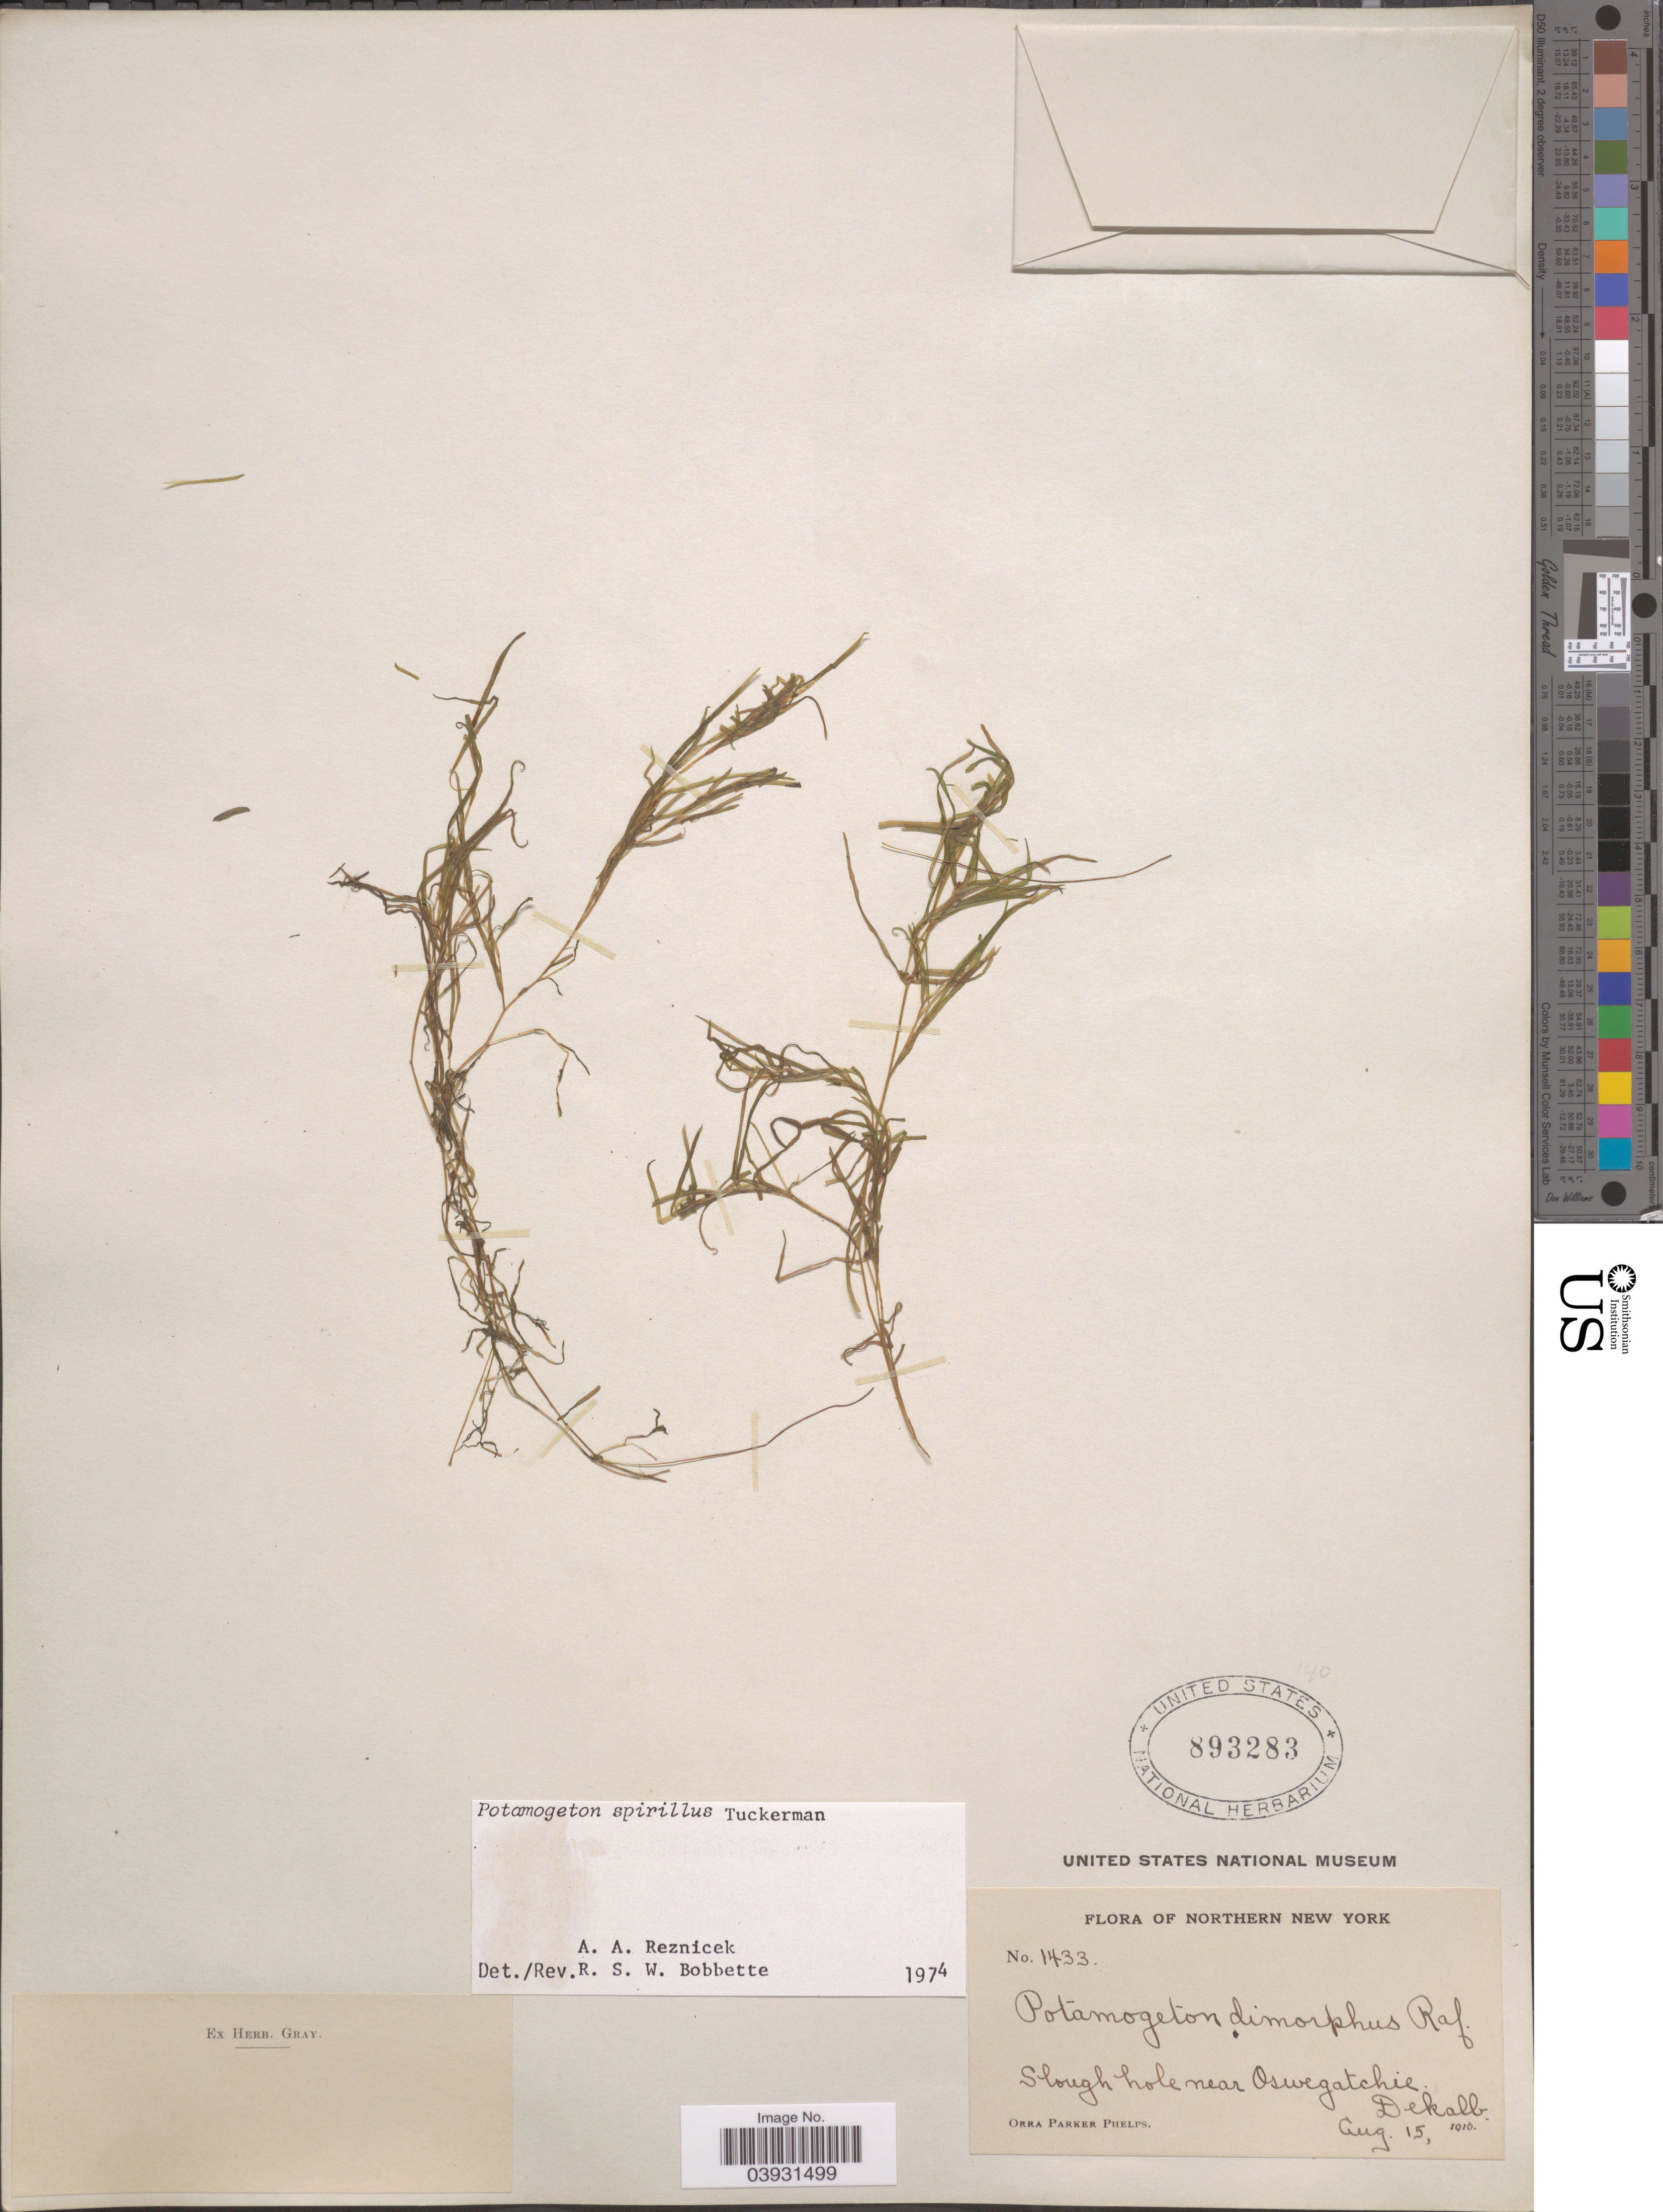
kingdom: Plantae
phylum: Tracheophyta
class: Liliopsida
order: Alismatales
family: Potamogetonaceae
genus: Potamogeton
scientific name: Potamogeton spirillus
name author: Tuck.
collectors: O. P. Phelps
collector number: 1433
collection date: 1916-08-15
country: United States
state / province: New York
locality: Northern New York. Slough hole near Oswegatchi. Dekalb.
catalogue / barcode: US 893283